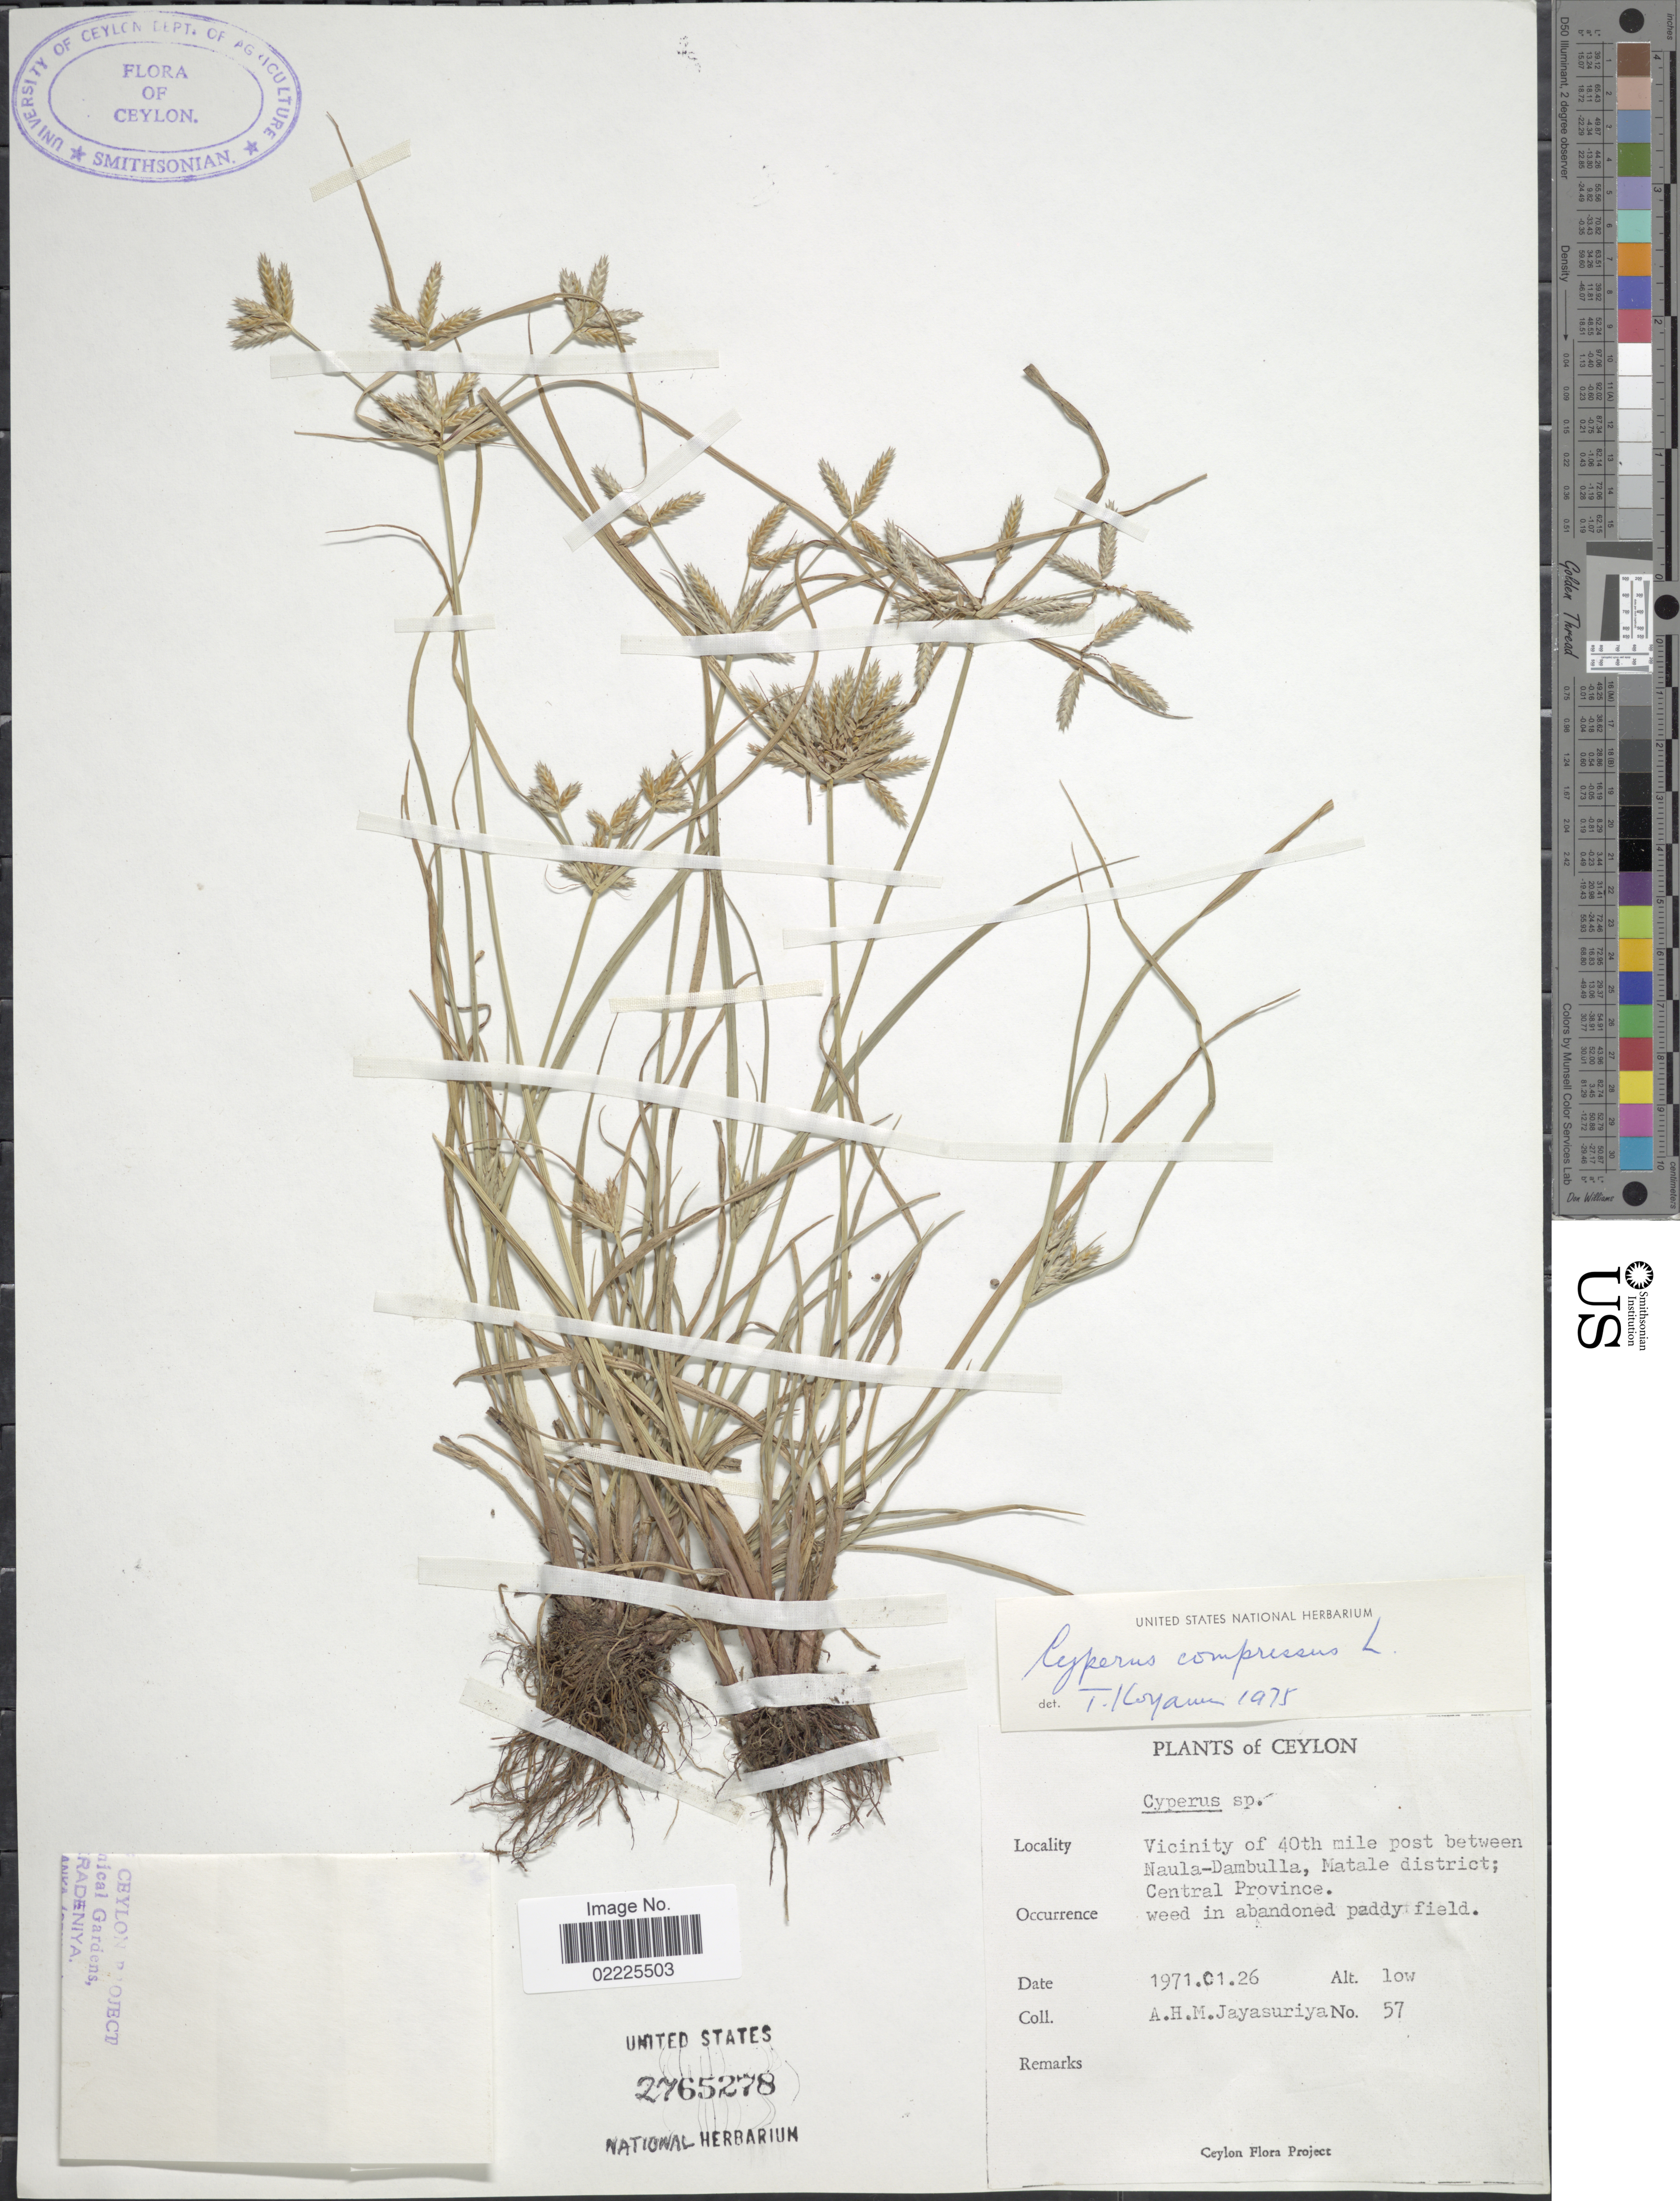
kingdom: Plantae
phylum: Tracheophyta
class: Liliopsida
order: Poales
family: Cyperaceae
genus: Cyperus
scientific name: Cyperus compressus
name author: L.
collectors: A. H. Jayasuriya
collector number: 57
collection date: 1971-01-26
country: Sri Lanka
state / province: Central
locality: Ceylon, Vicinity of 40th mile post between Naula-Dambulla, Matale district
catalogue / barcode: US 2765278